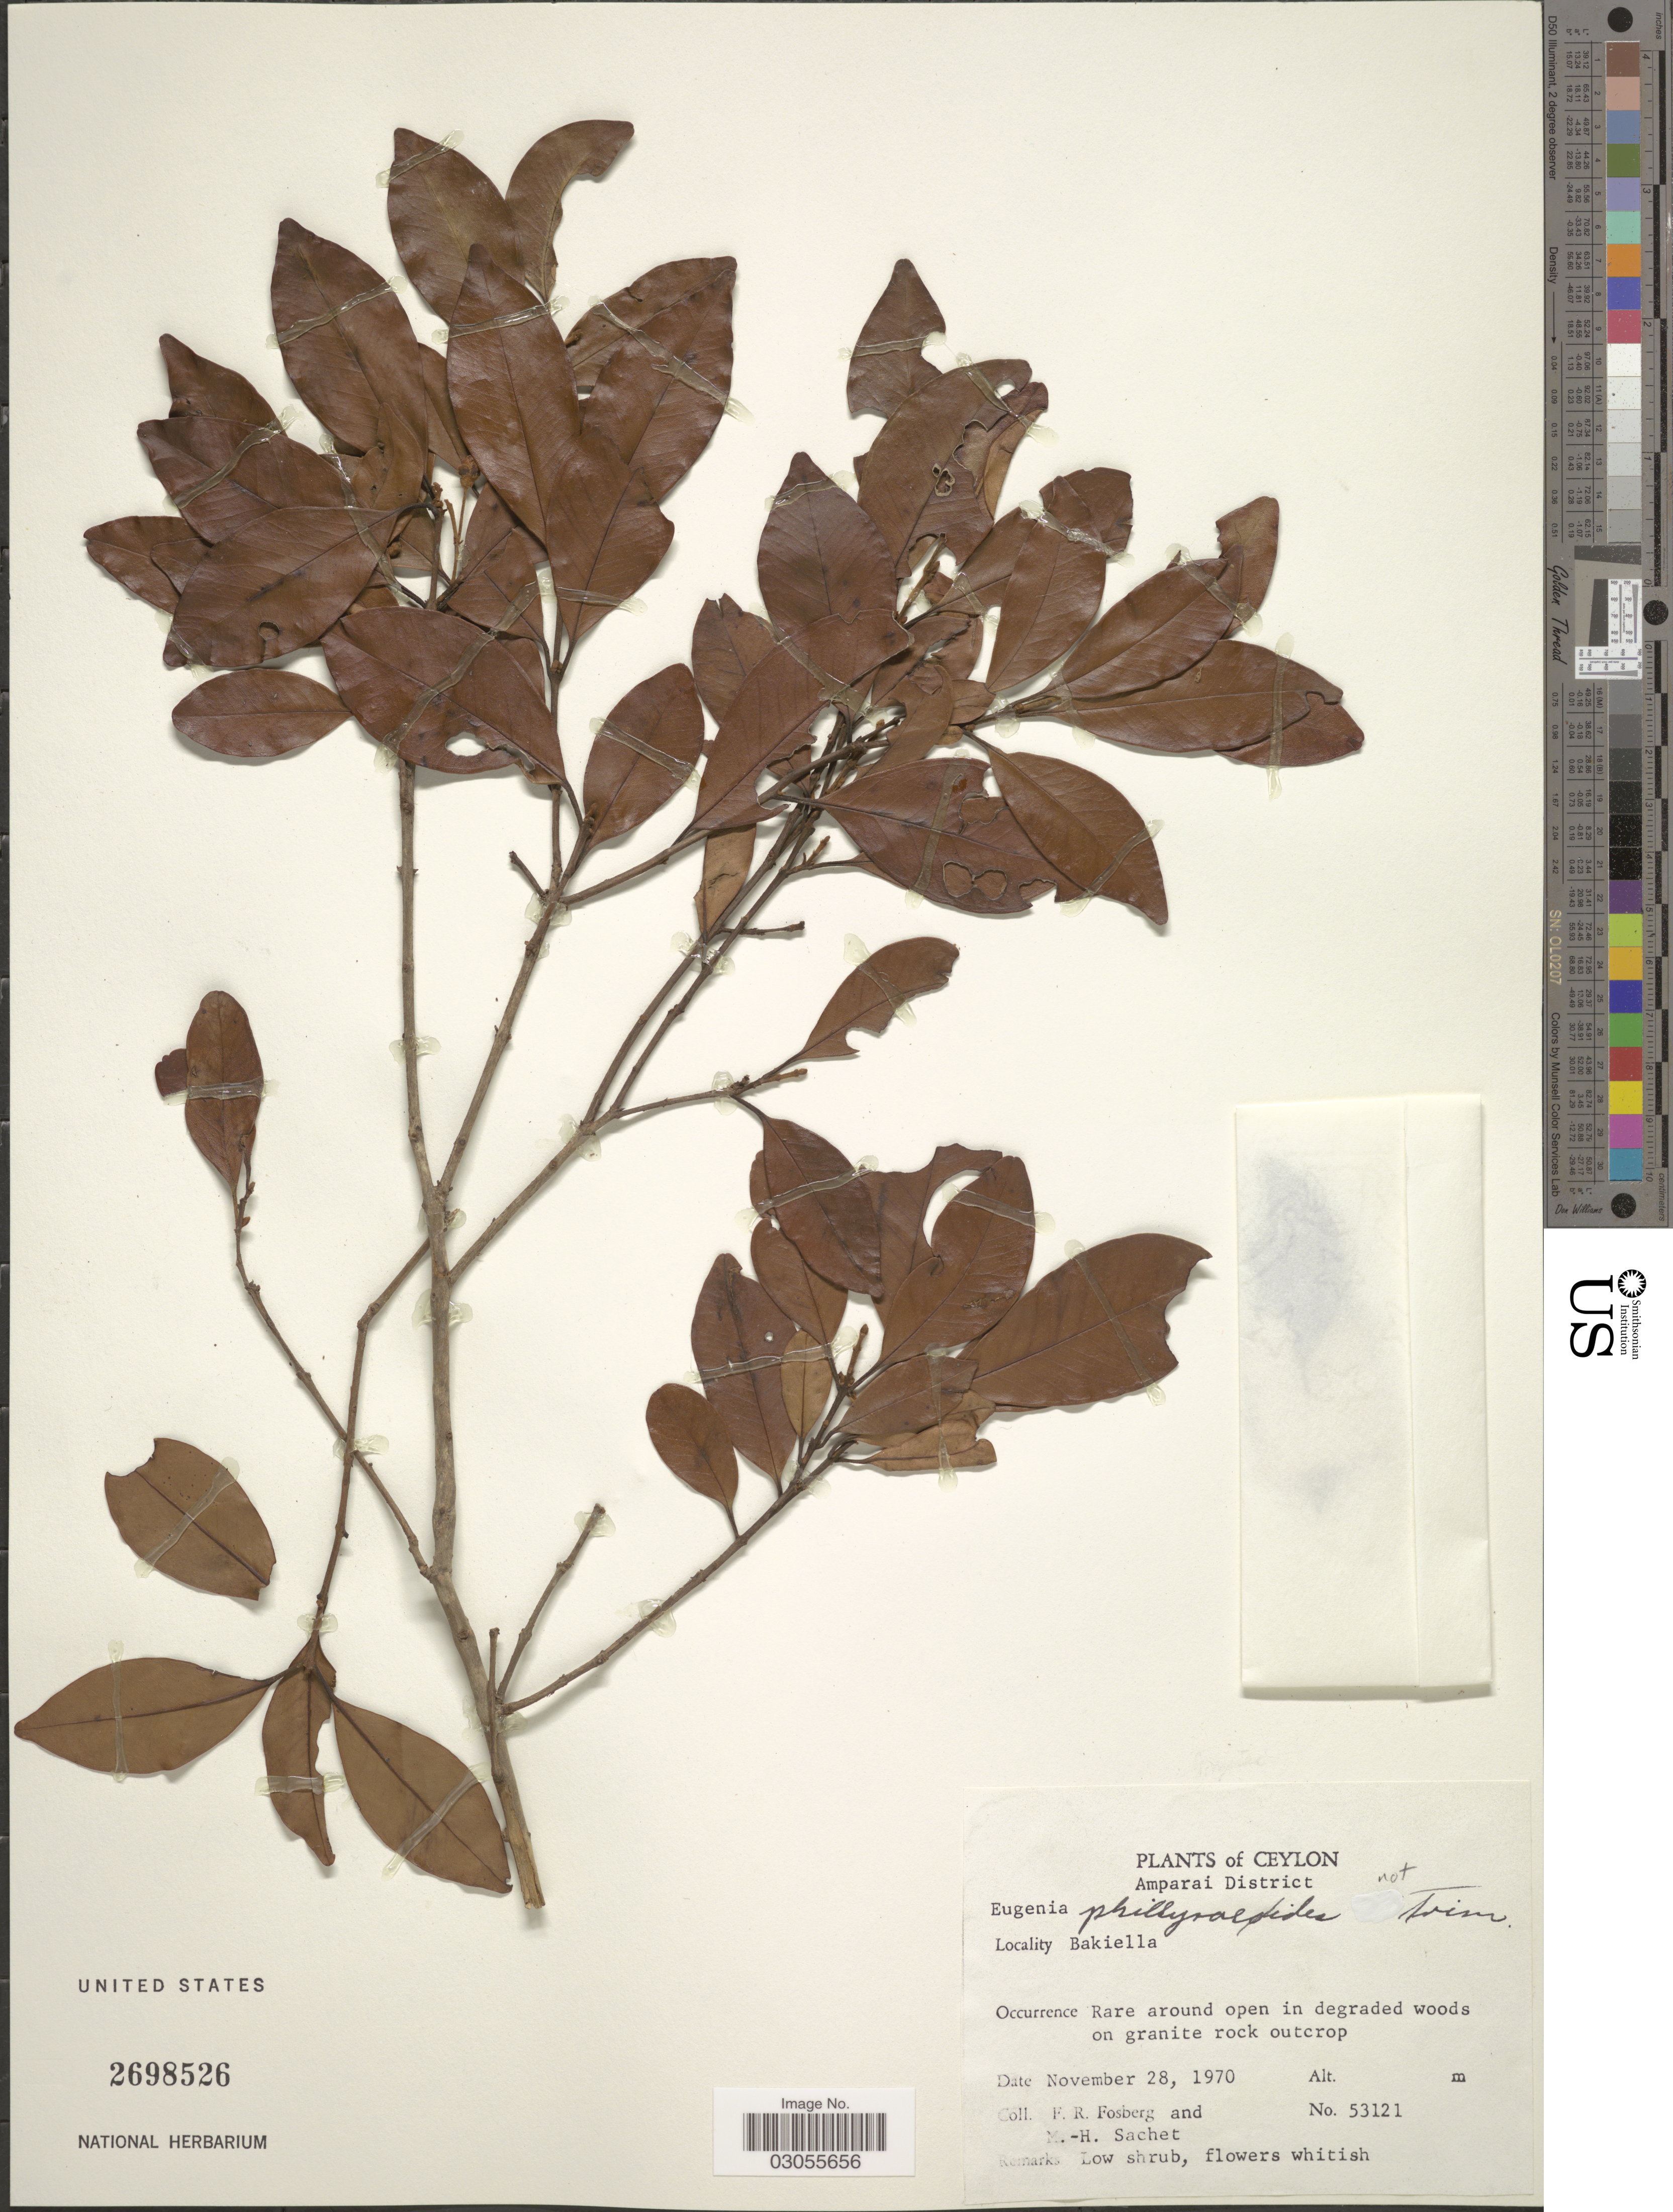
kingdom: Plantae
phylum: Tracheophyta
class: Magnoliopsida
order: Myrtales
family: Myrtaceae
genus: Eugenia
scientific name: Eugenia sp.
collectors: F. R. Fosberg & M.-H. Sachet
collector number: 53121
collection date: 1970-11-28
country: Sri Lanka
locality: Ceylon. Amparai District. Bakiella.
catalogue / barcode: US 2698526